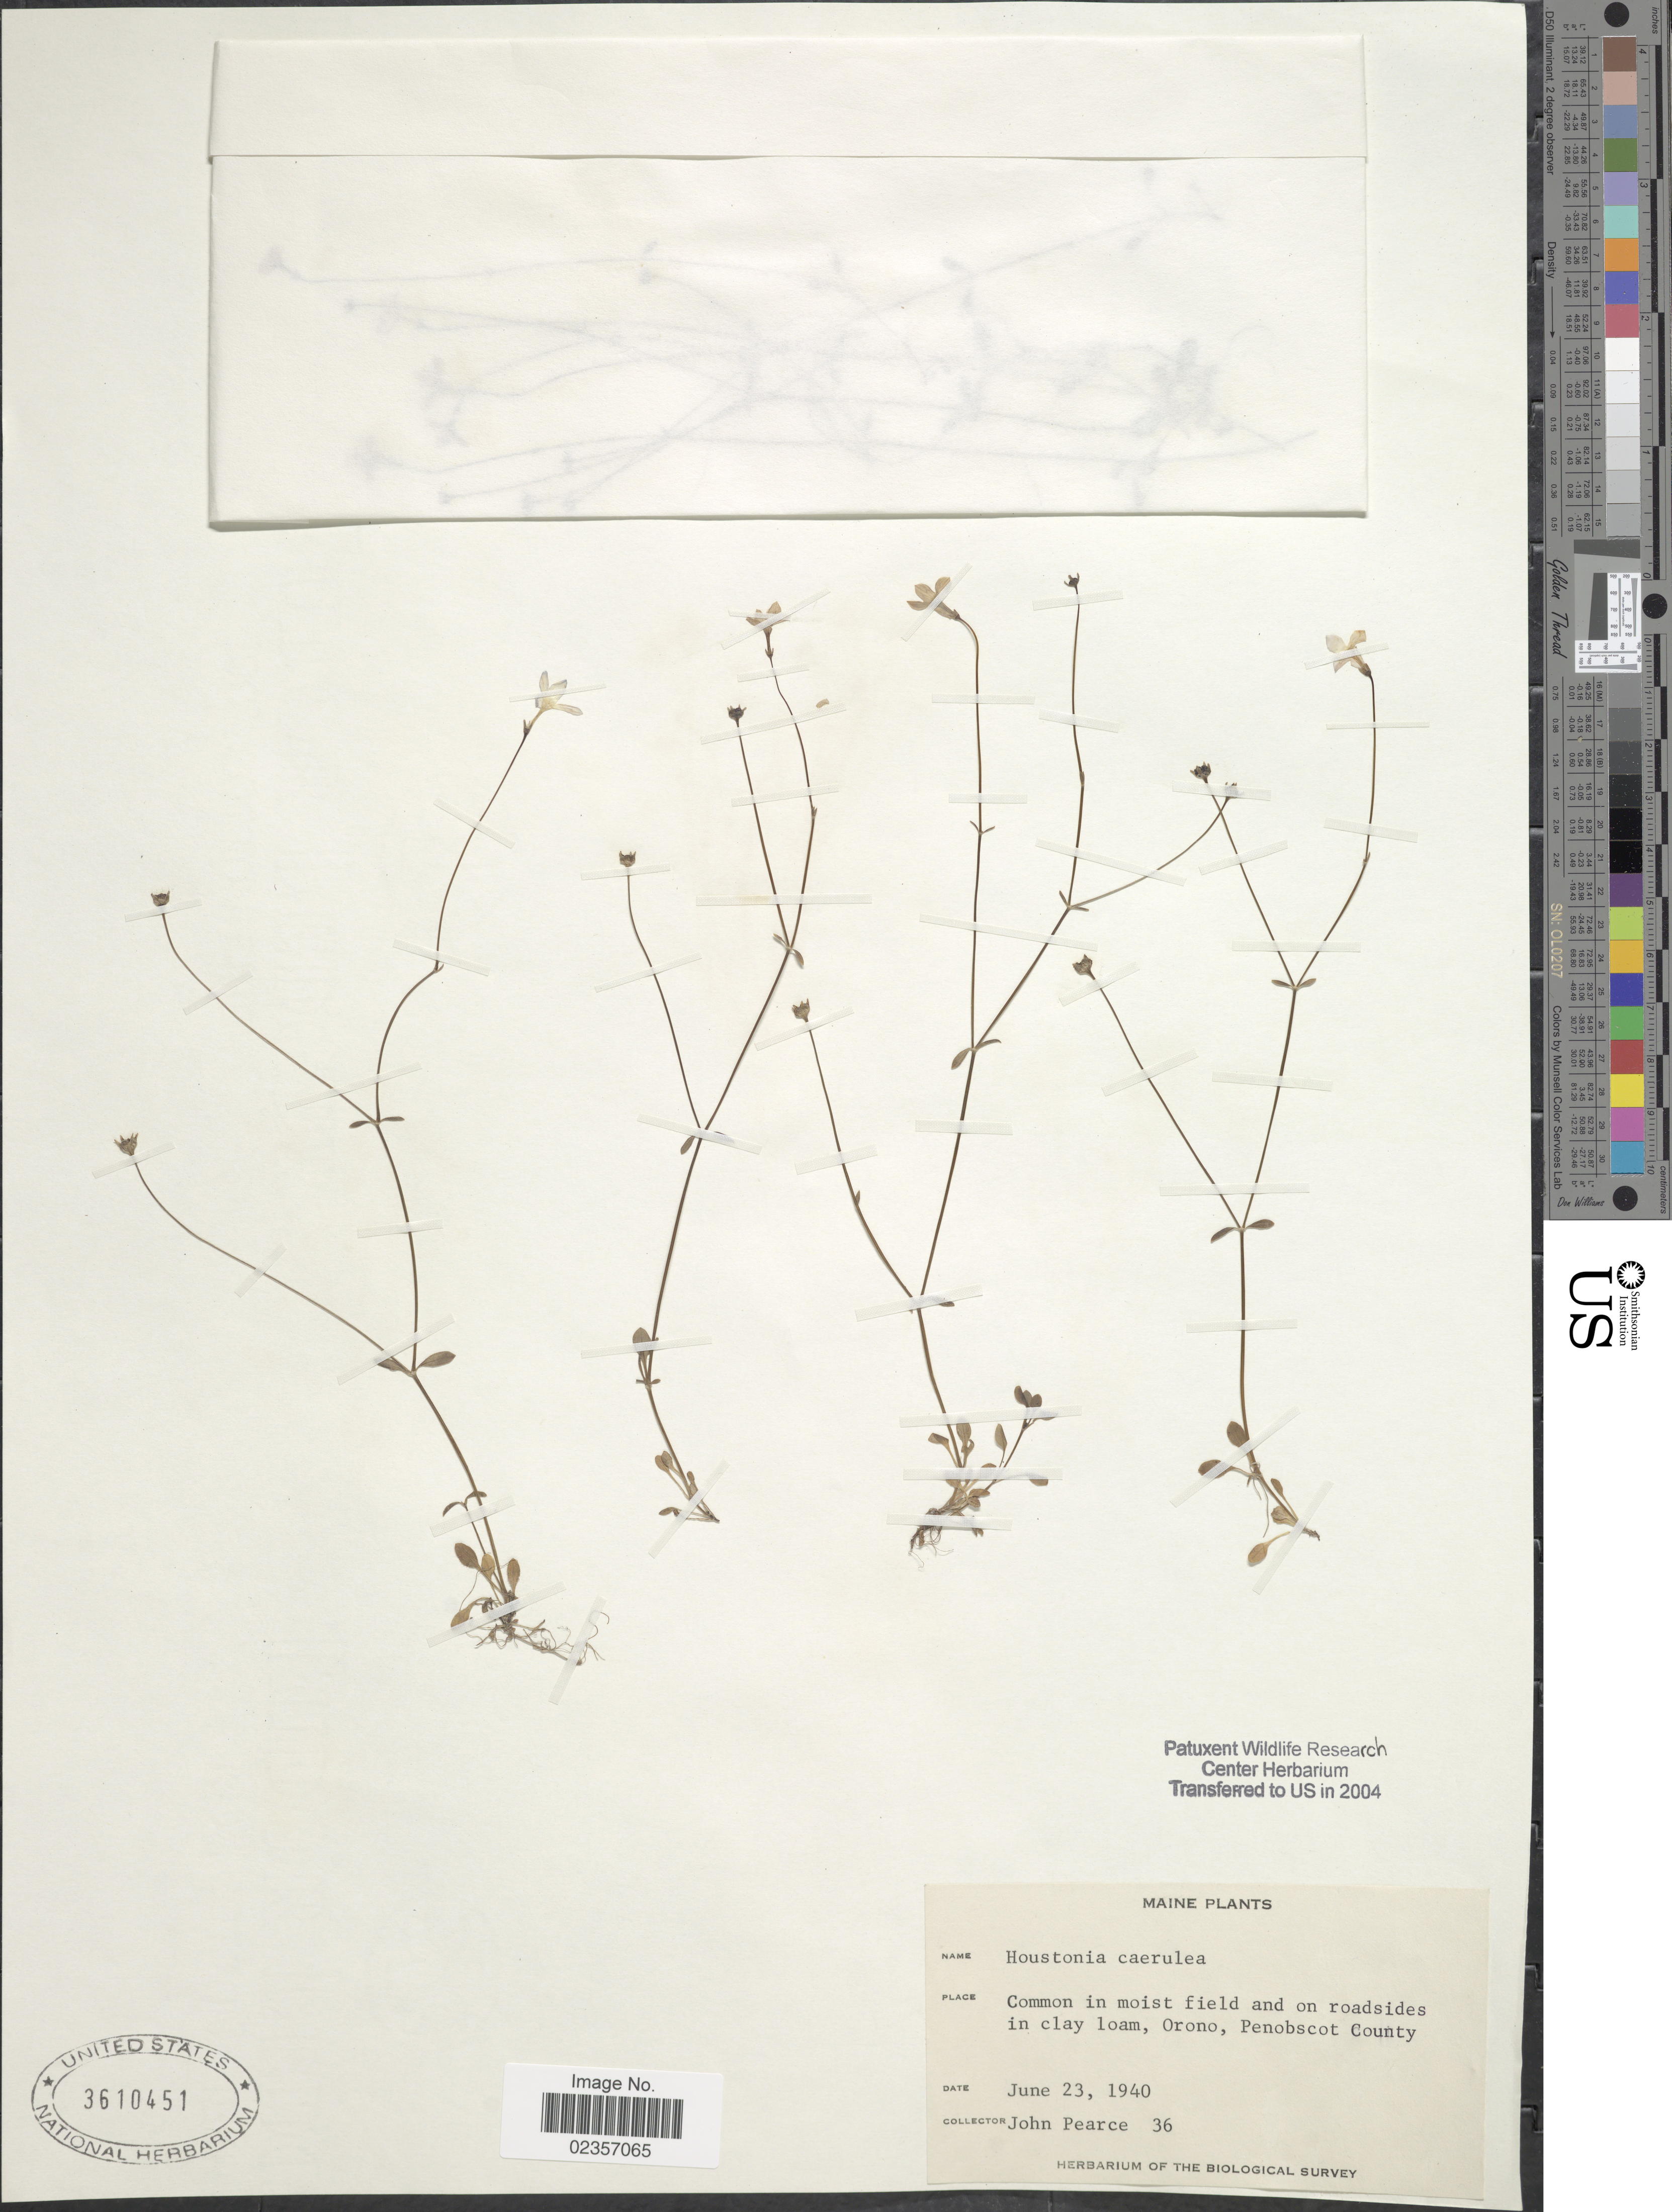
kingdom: Plantae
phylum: Tracheophyta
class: Magnoliopsida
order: Gentianales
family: Rubiaceae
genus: Houstonia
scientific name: Houstonia caerulea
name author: L.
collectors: J. Pearce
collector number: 36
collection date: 1940-06-23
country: United States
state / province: Maine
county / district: Penobscot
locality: Common in moist field and on roadsides in clay loam, Orono, Penobscot County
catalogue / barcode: US 3610451